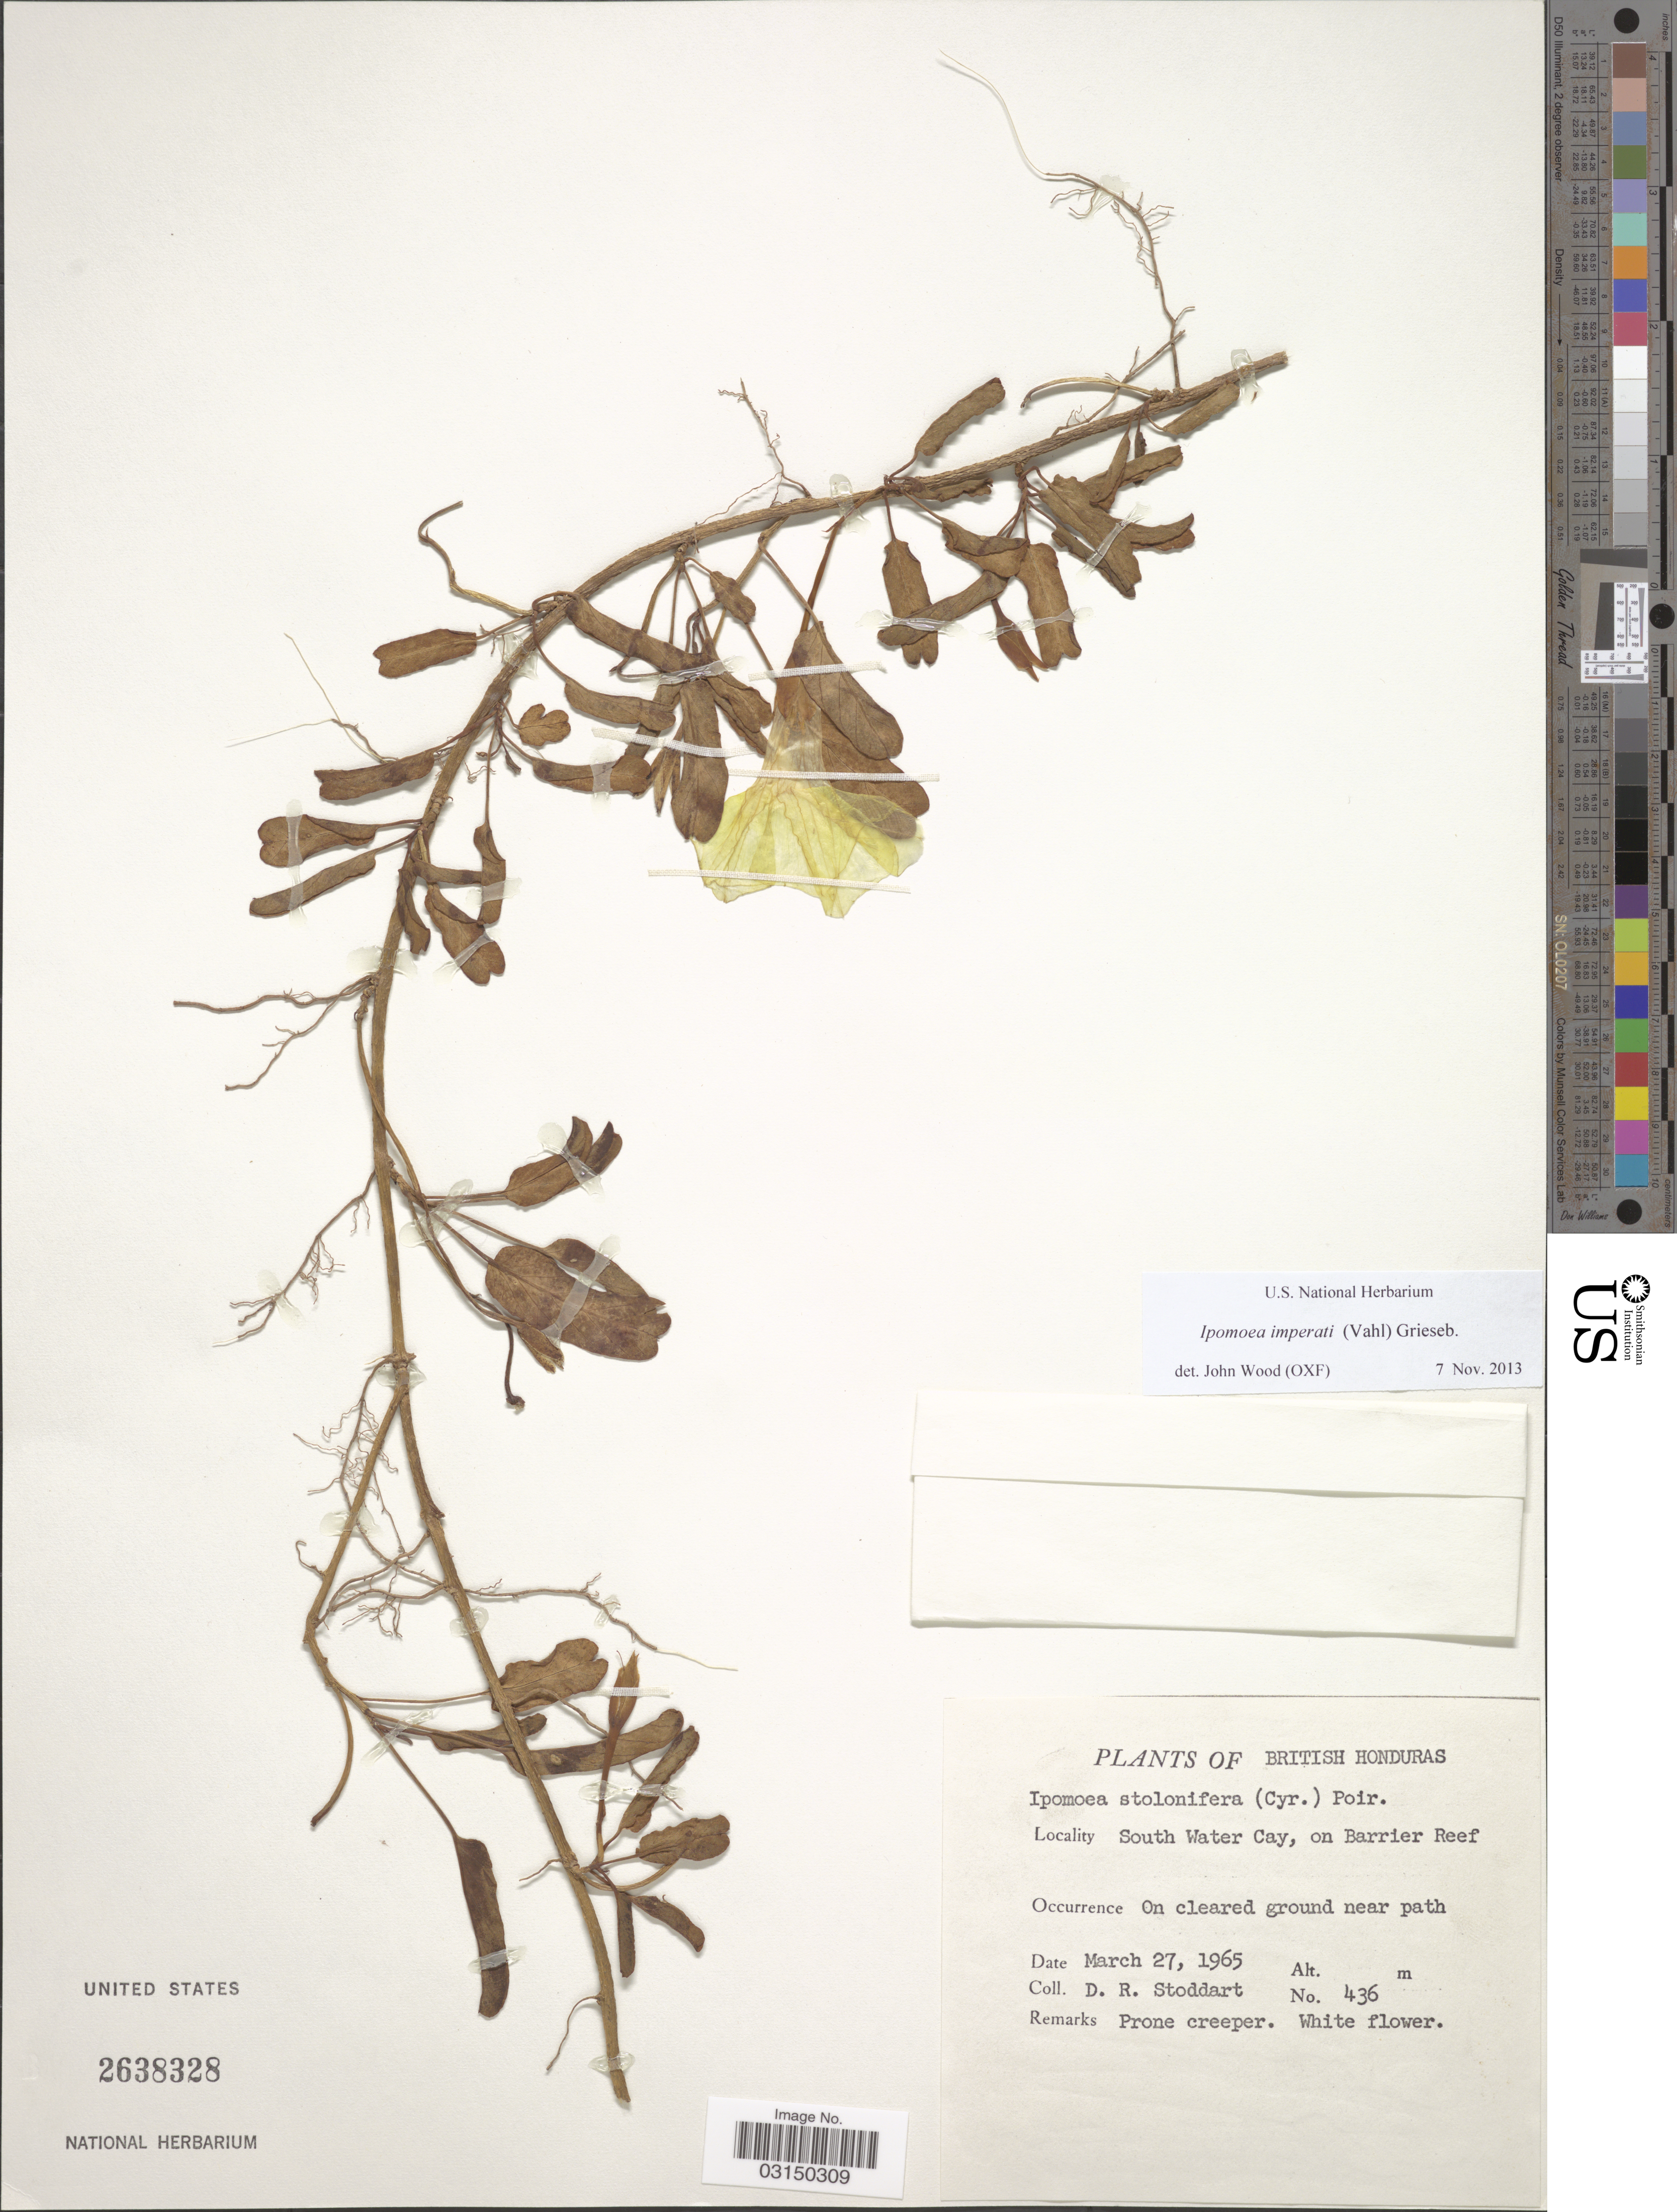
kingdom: Plantae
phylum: Tracheophyta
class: Magnoliopsida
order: Solanales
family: Convolvulaceae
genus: Ipomoea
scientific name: Ipomoea imperati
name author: (Vahl) Griseb.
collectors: D. R. Stoddart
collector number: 436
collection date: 1965-03-27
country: Belize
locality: British Honduras. South Water Cay, on Barrier Reef.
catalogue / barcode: US 2638328